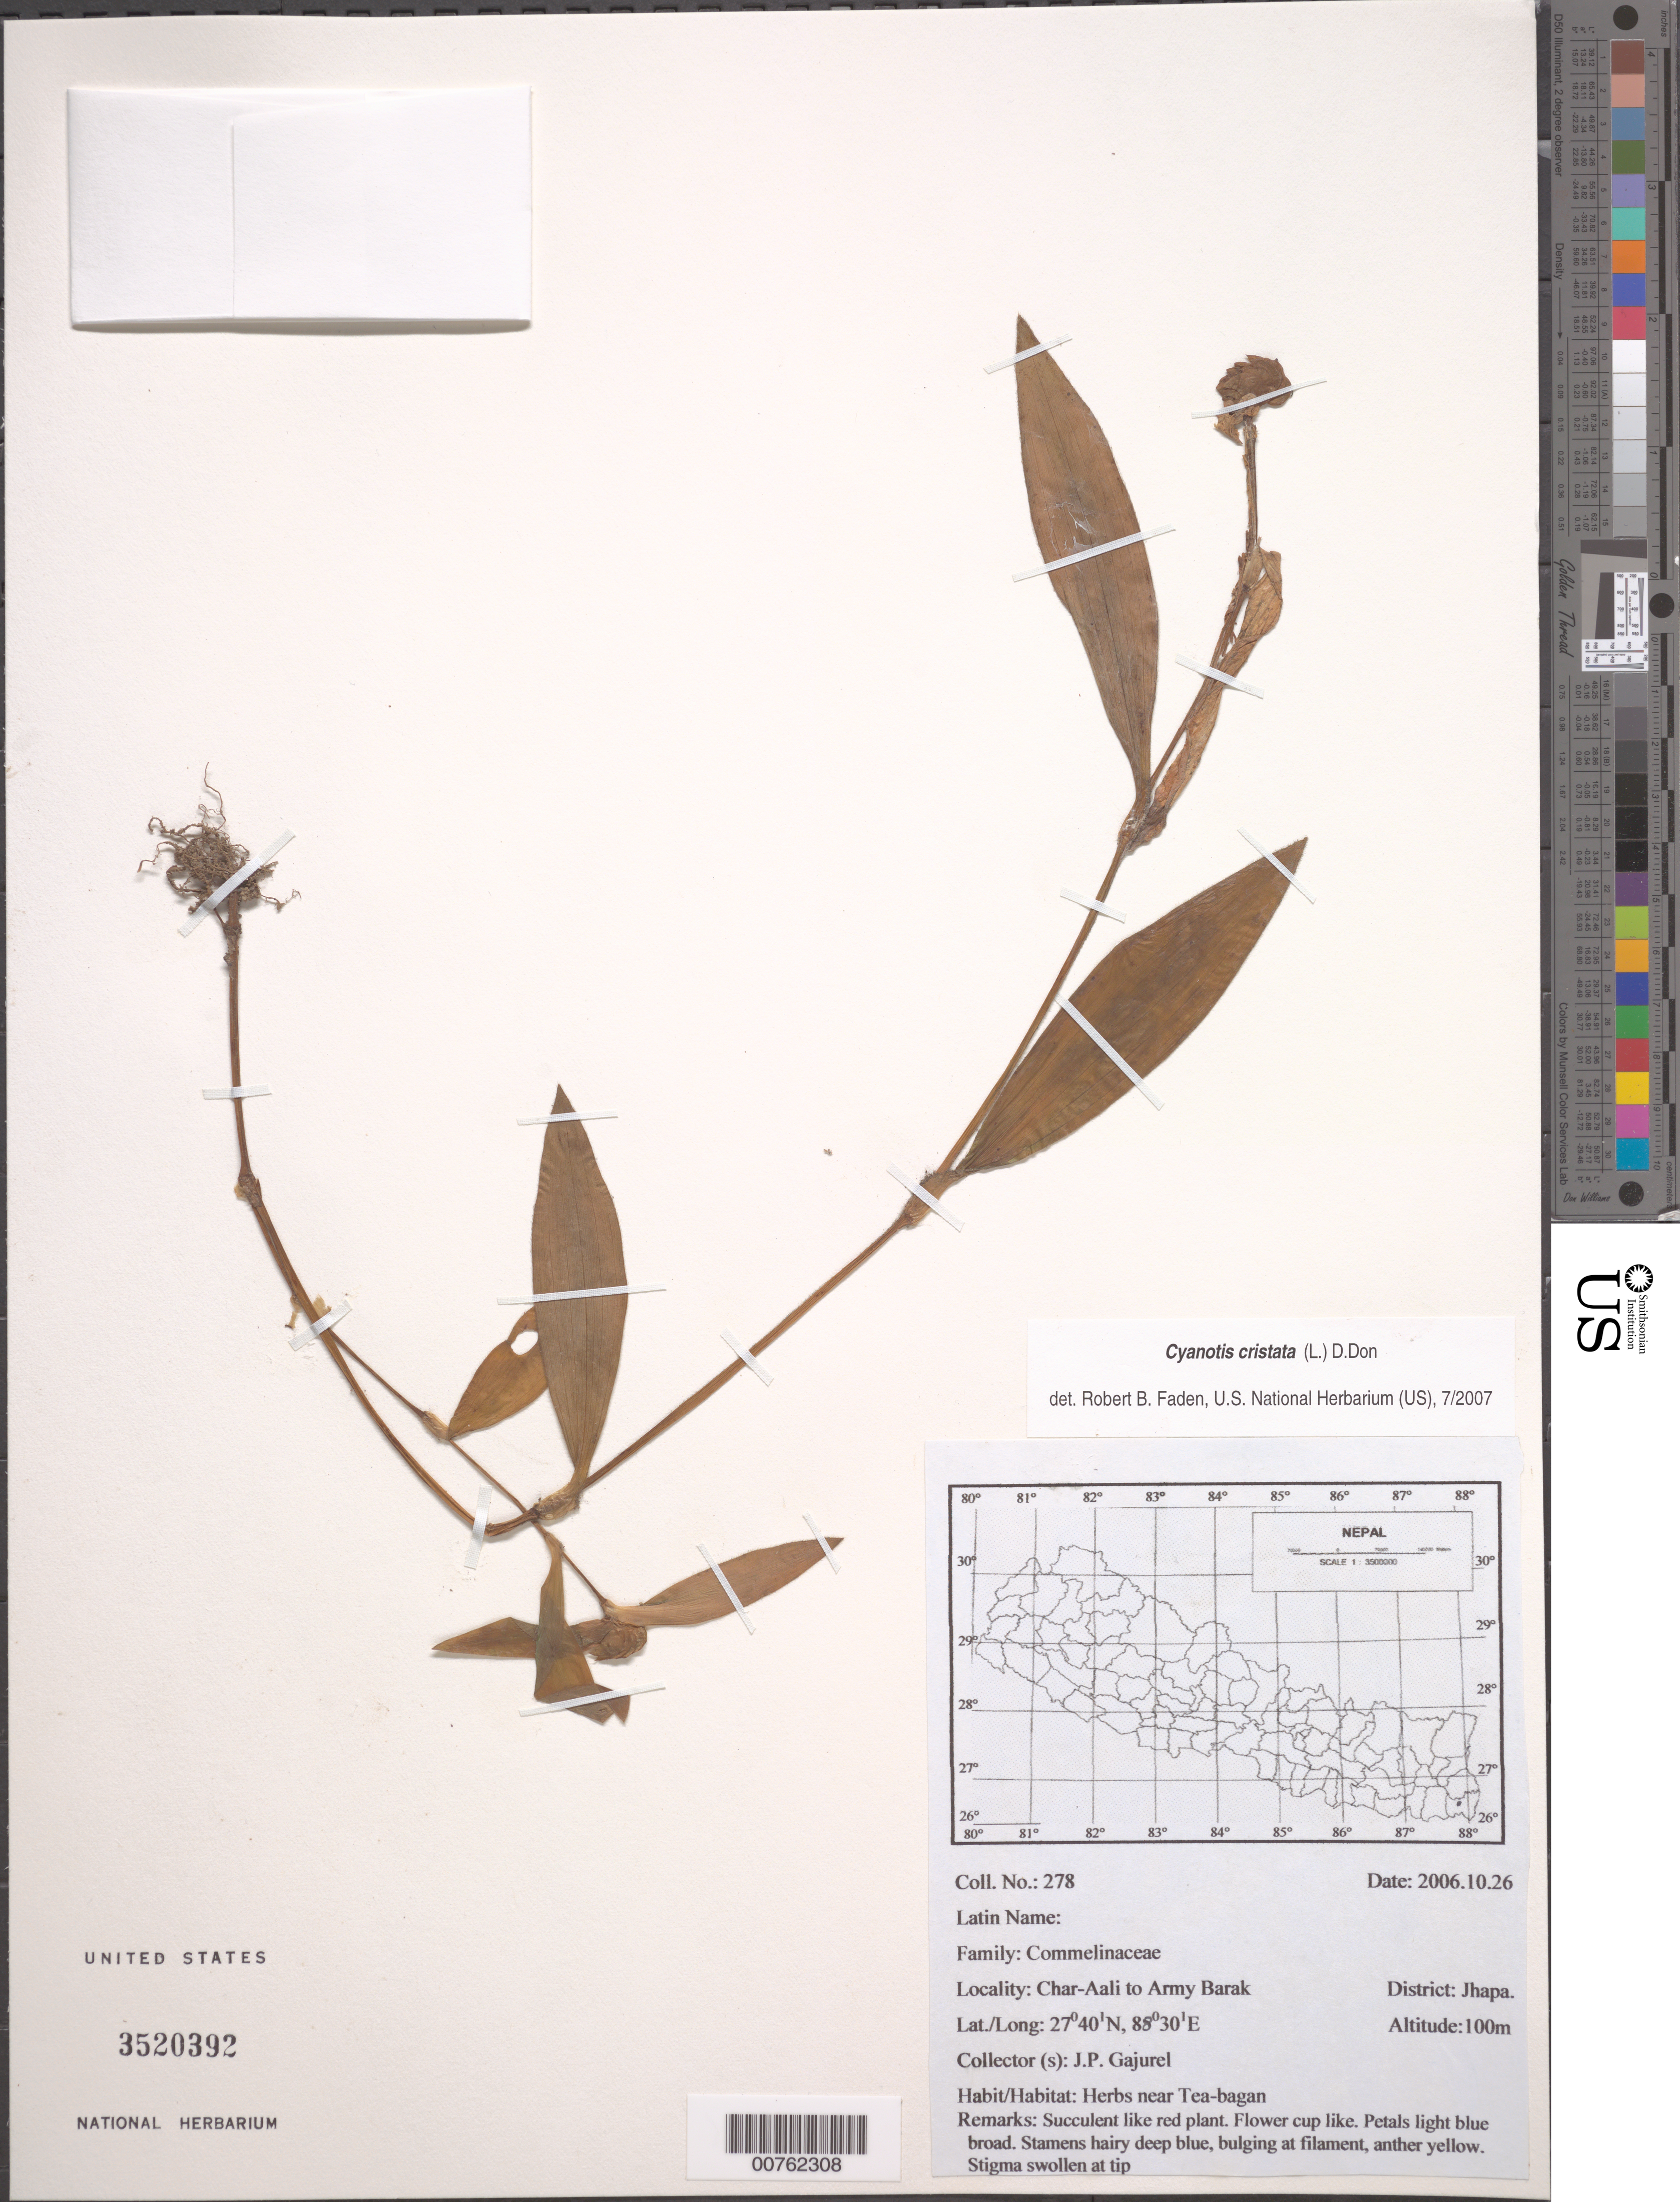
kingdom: Plantae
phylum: Tracheophyta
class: Liliopsida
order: Commelinales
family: Commelinaceae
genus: Cyanotis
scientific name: Cyanotis cristata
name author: (L.) D. Don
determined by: Faden, Robert B., (US), Smithsonian Institution - National Museum of Natural History (UNITED STATES)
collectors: J. Gajurel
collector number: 278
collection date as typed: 26 Oct 2006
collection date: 2006-10-26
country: Nepal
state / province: Mechi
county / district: Jhapa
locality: Char-Aali to Army Barak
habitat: Herbs near Tea-bagan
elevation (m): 100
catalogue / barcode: US 3520392